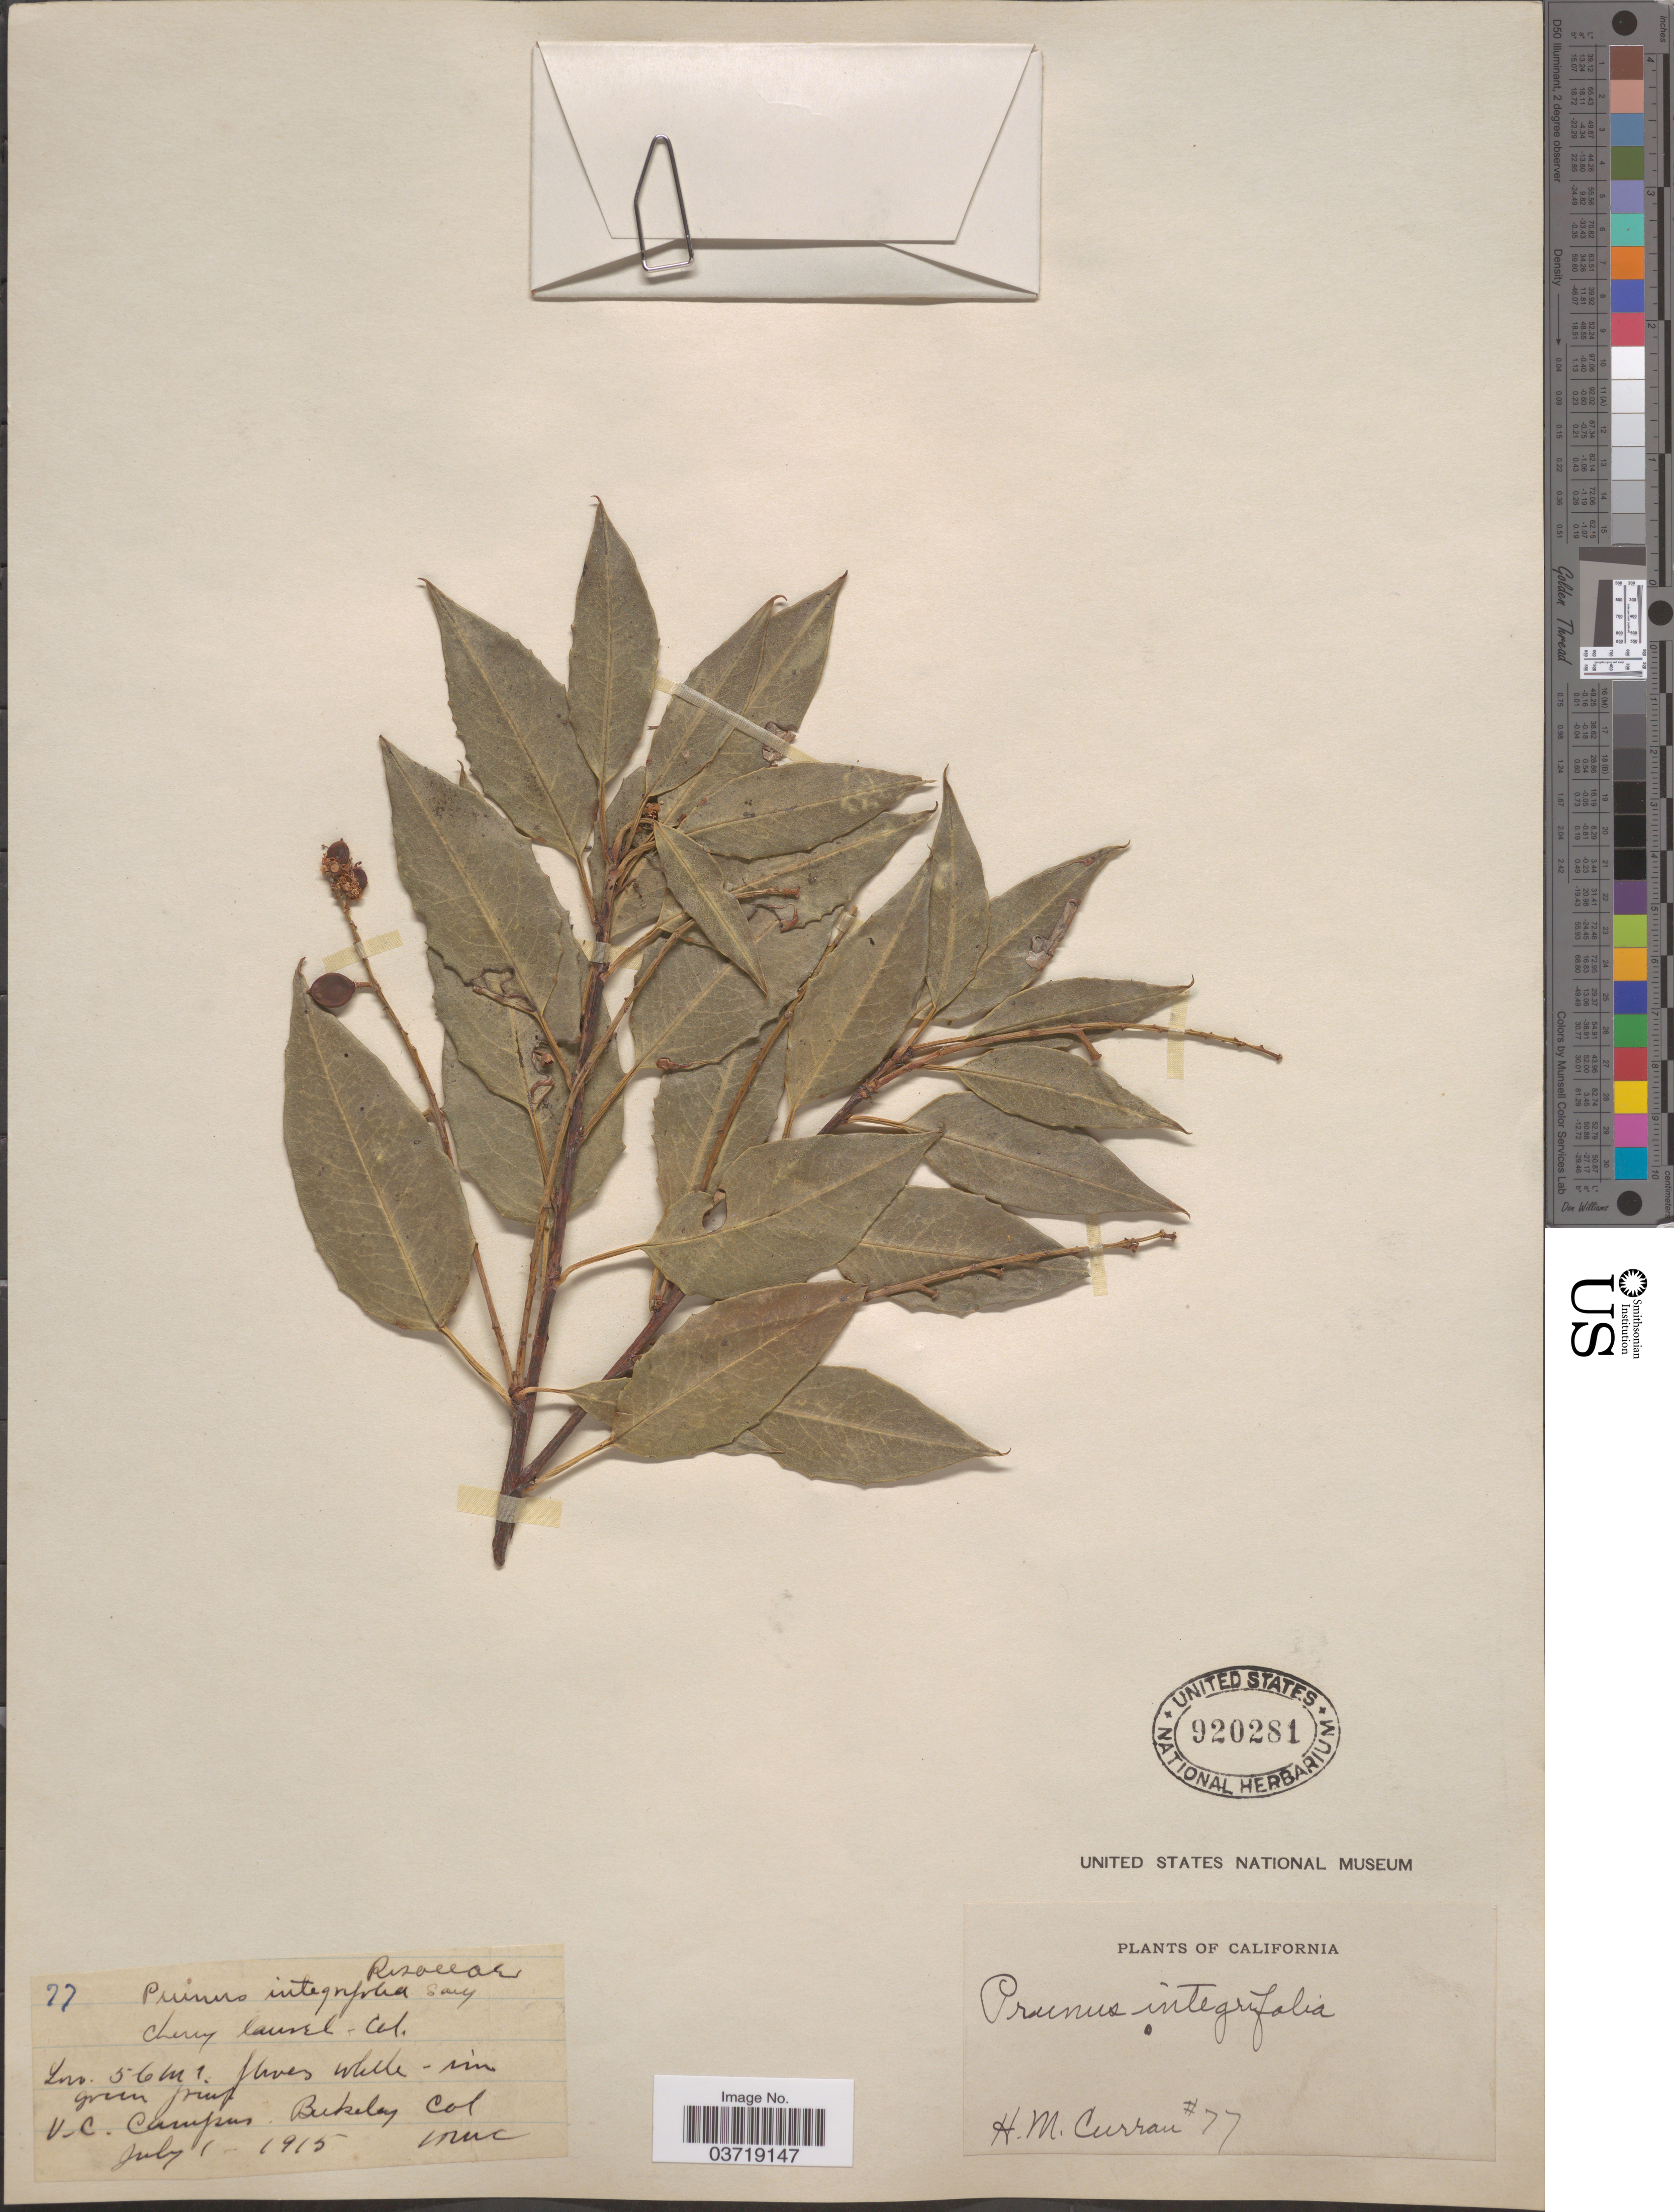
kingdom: Plantae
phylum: Tracheophyta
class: Magnoliopsida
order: Rosales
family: Rosaceae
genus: Prunus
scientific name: Prunus ilicifolia var. occidentalis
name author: K. Brandegee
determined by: Strong, Mark T., (BOT), Smithsonian Institution - National Museum of Natural History (UNITED STATES)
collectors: H. M. Curran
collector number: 77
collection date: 1915-07-01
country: United States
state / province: California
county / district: Alameda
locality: U.C. Campus. Berkeley.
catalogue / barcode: US 920281